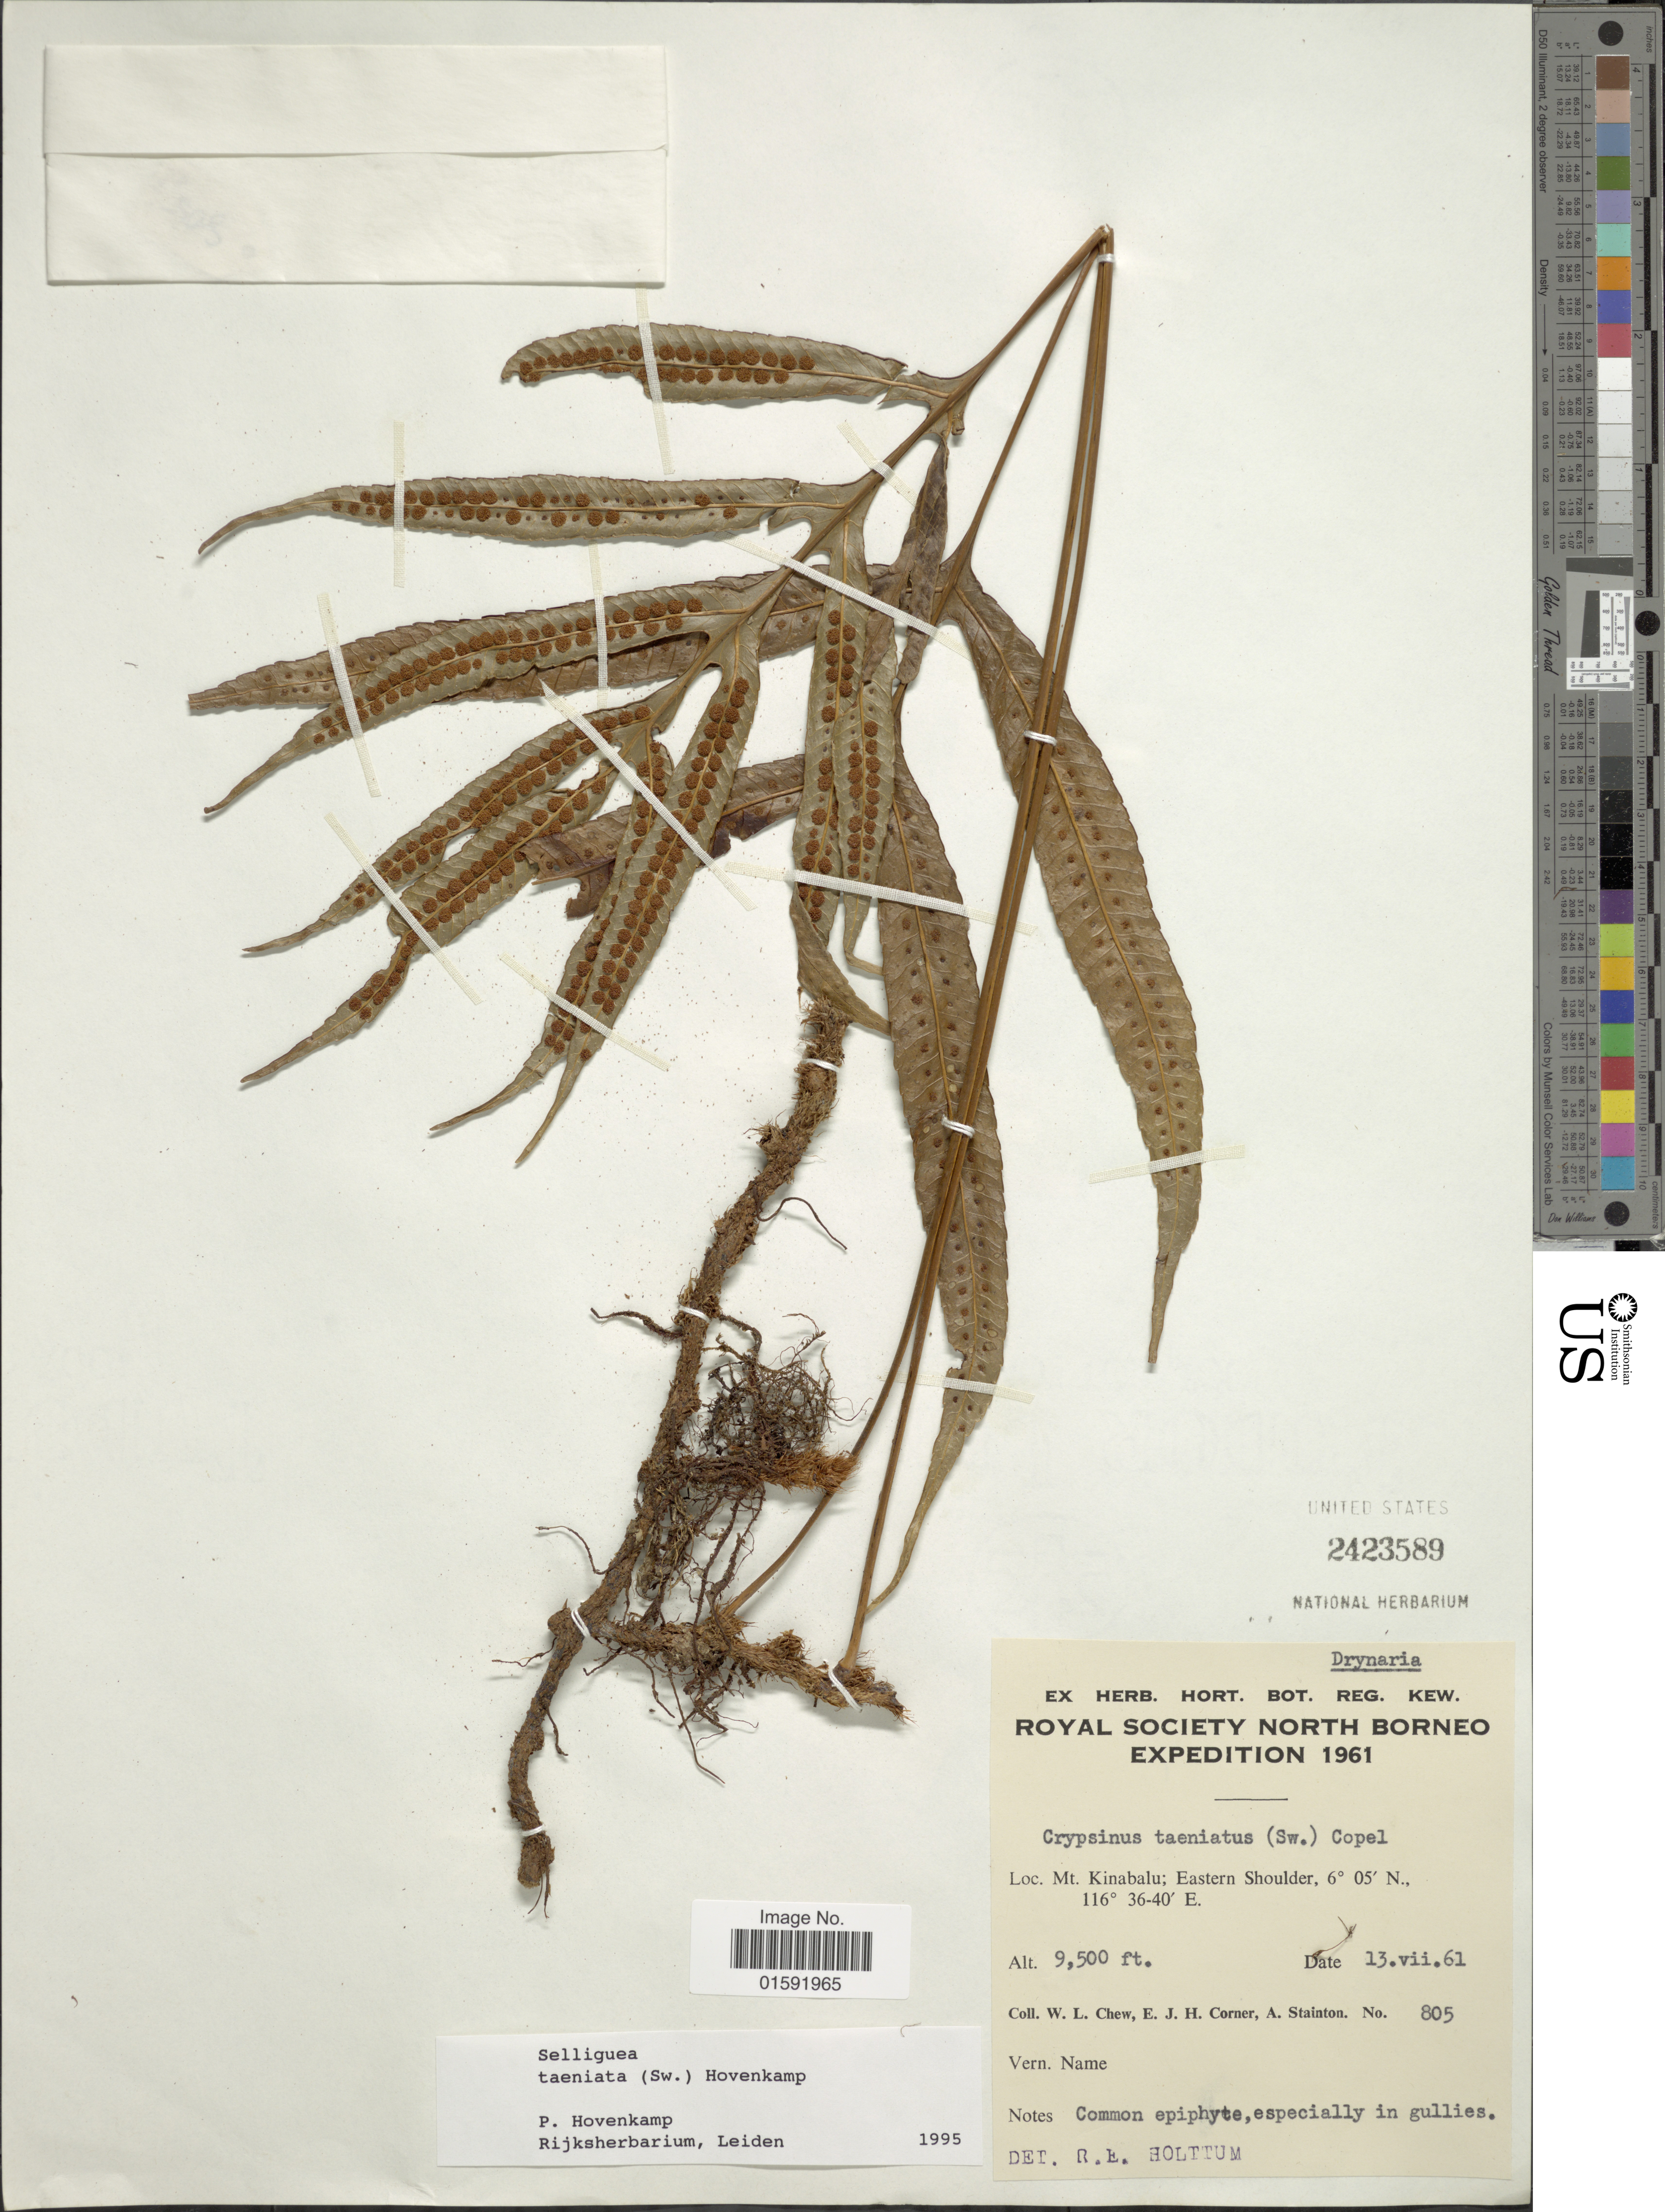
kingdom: Plantae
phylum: Tracheophyta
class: Polypodiopsida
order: Polypodiales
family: Polypodiaceae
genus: Selliguea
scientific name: Selliguea taeniata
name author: Parris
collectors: W. Chew, E. Corner & A. Stainton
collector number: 805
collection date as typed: Transcribed d/m/y: 13/7/61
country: Malaysia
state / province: Sabah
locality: Mt. Kinabalu, Eastern Shoulder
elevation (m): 2896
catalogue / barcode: US 2423589